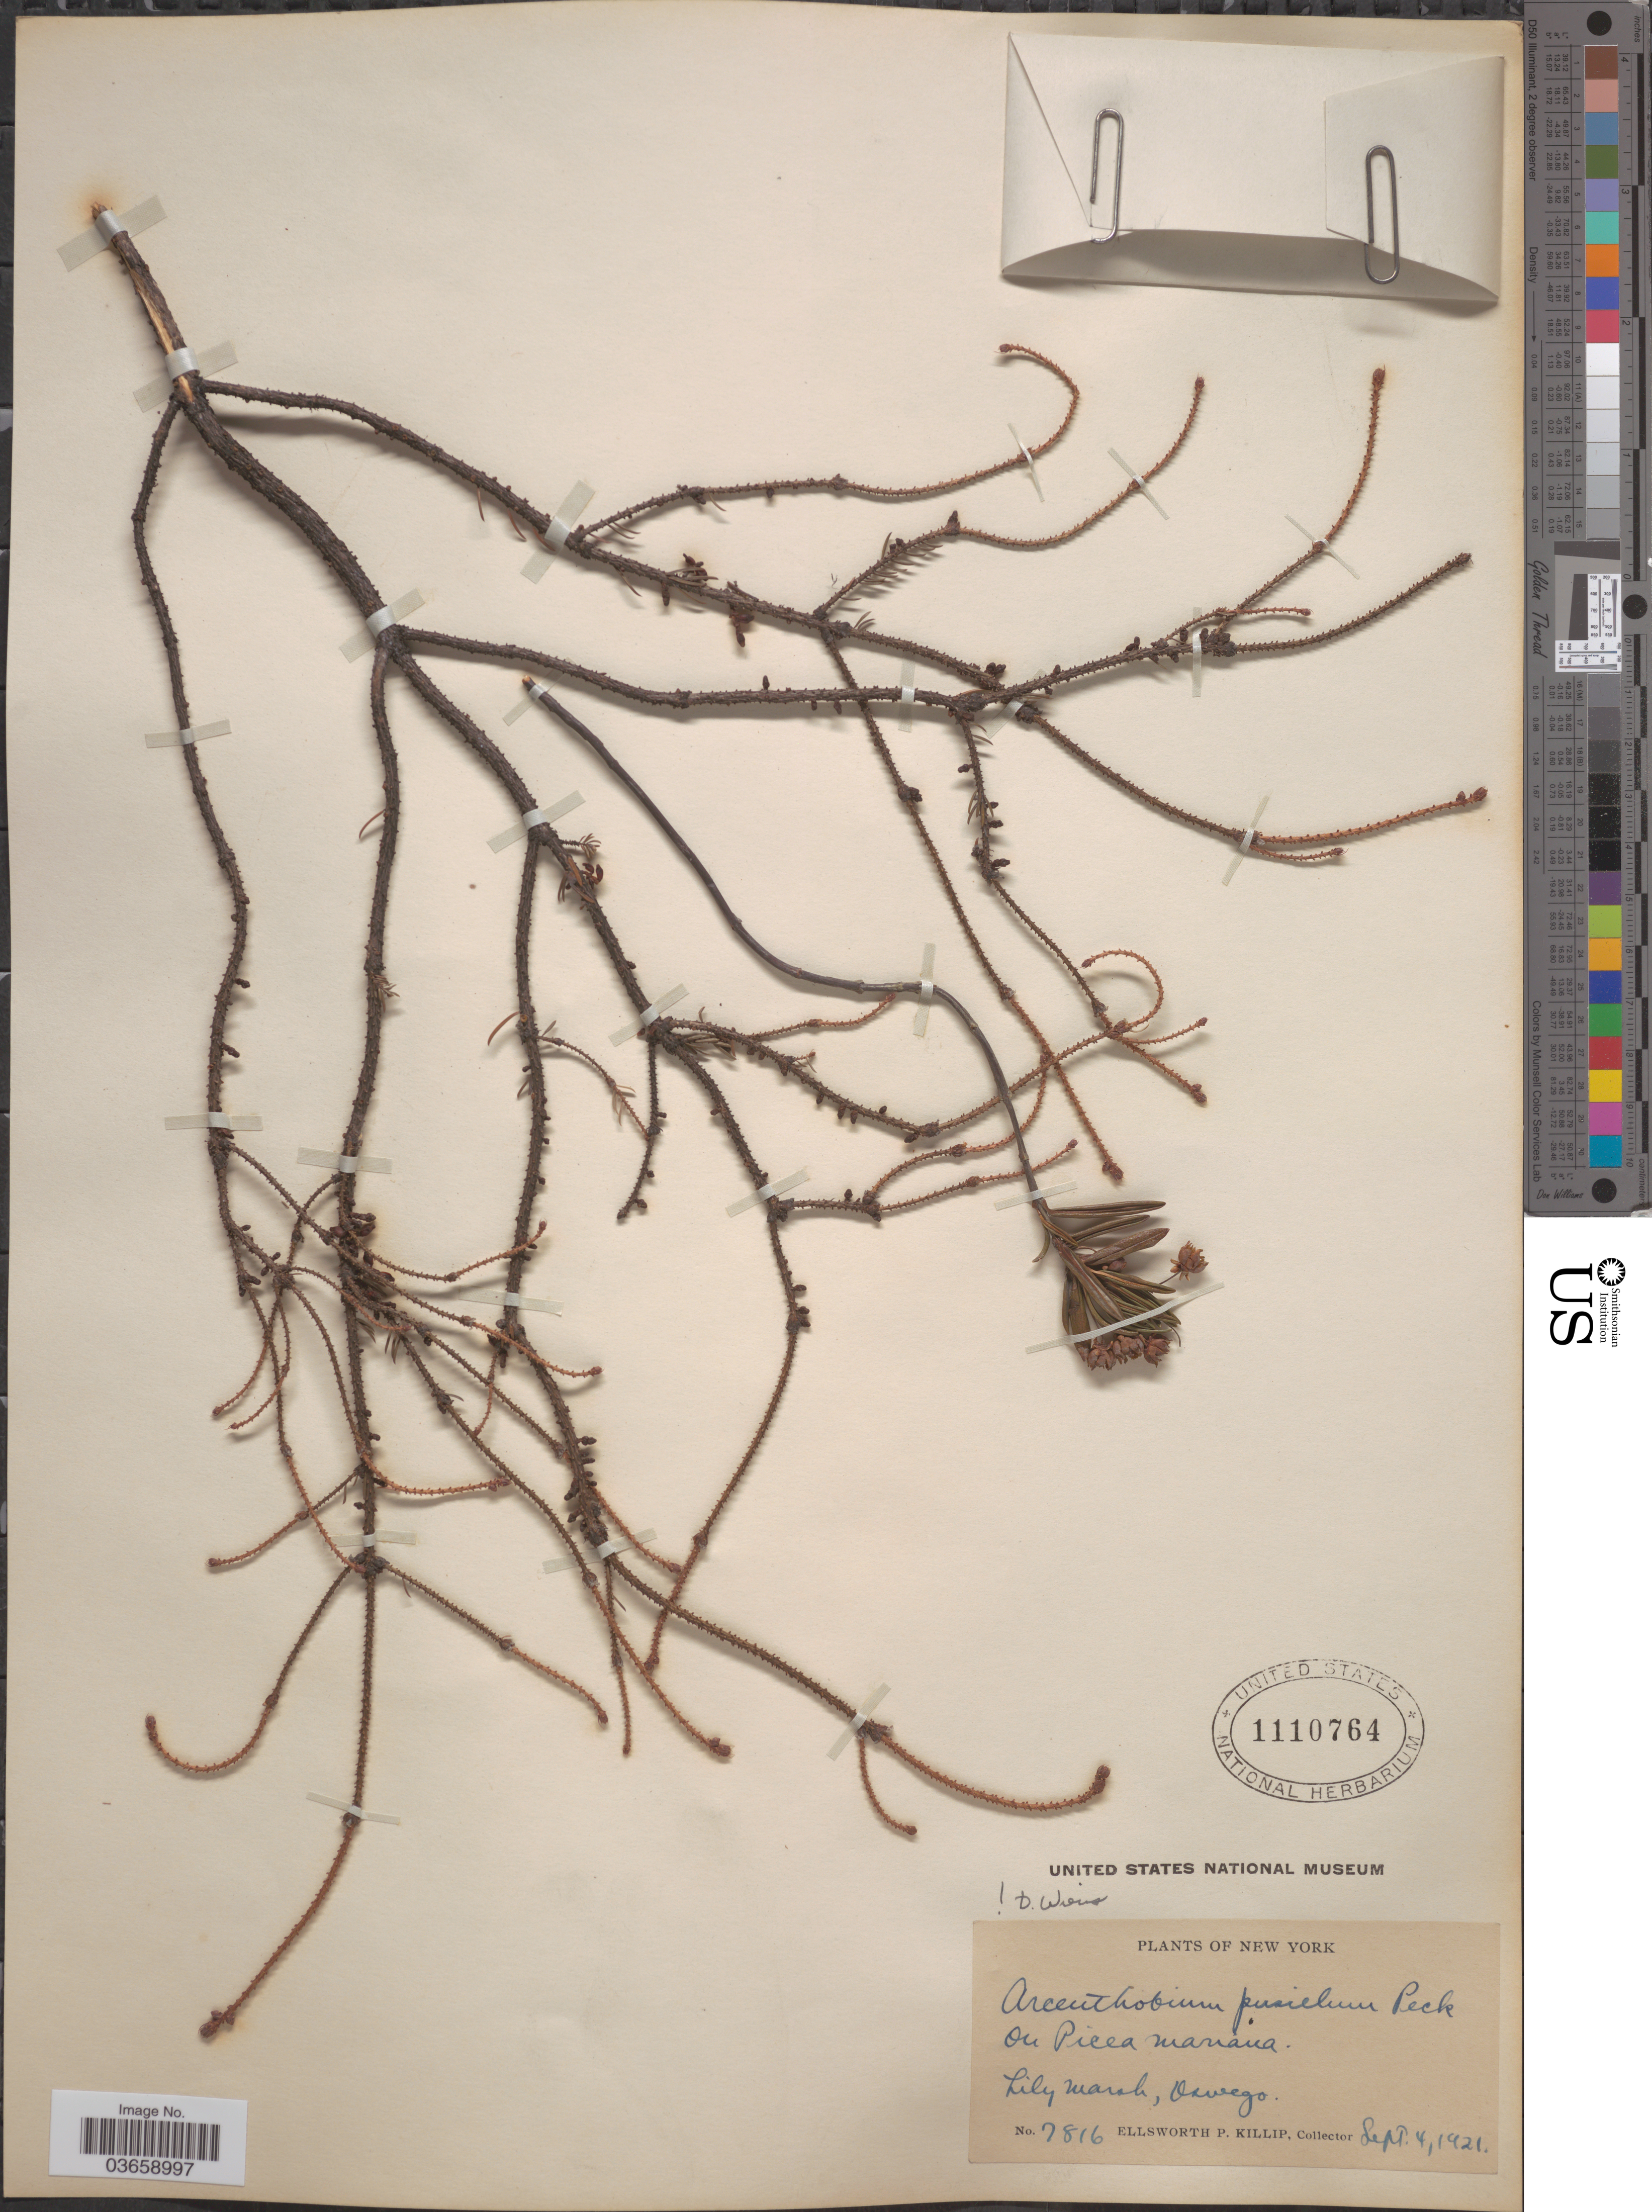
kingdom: Plantae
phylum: Tracheophyta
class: Magnoliopsida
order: Santalales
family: Viscaceae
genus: Arceuthobium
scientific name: Arceuthobium pusillum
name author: Peck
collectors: E. P. Killip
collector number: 7816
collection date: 1921-09-04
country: United States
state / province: New York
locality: Lily marsh, Oswego.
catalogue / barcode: US 1110764